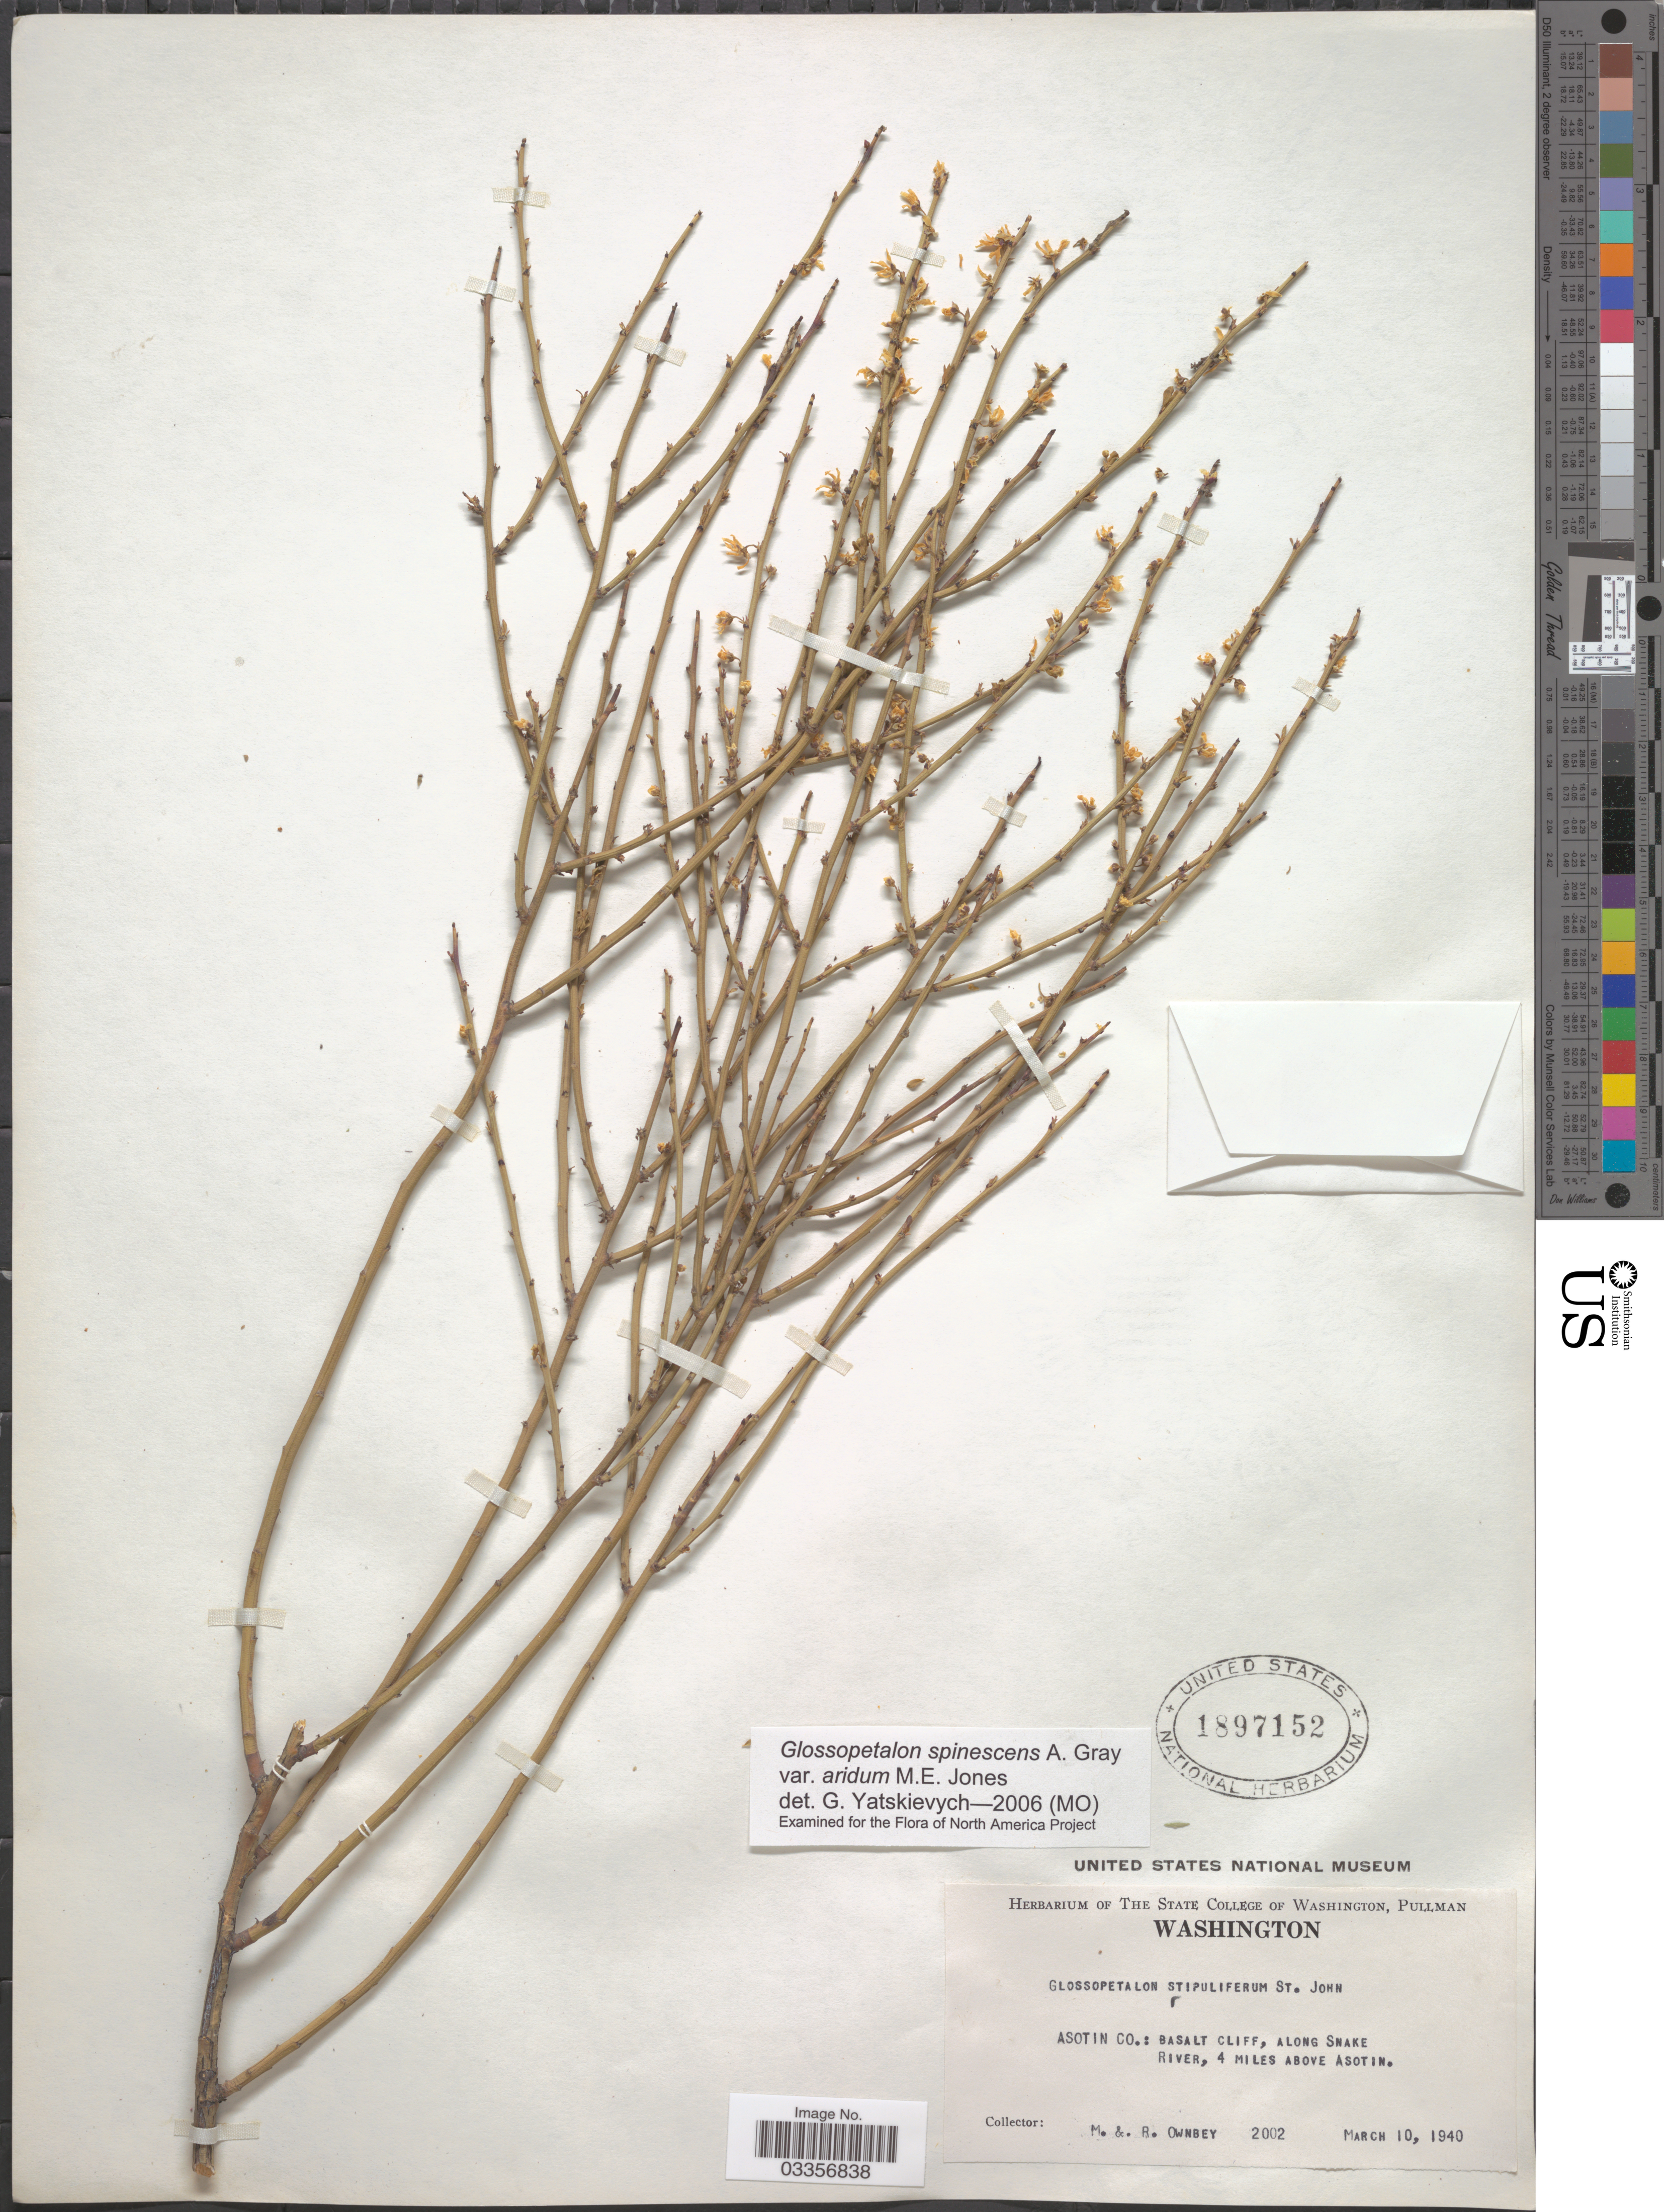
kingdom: Plantae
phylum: Tracheophyta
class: Magnoliopsida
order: Crossosomatales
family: Crossosomataceae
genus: Glossopetalon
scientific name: Glossopetalon spinescens var. aridum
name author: M.E. Jones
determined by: Yatskievych, G.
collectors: M. Ownbey & R. Ownbey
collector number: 2002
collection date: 1940-03-10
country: United States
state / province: Washington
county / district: Asotin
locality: Asotin Co.: Basalt cliff, along Snake River, 4 miles above Asotin.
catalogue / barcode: US 1897152